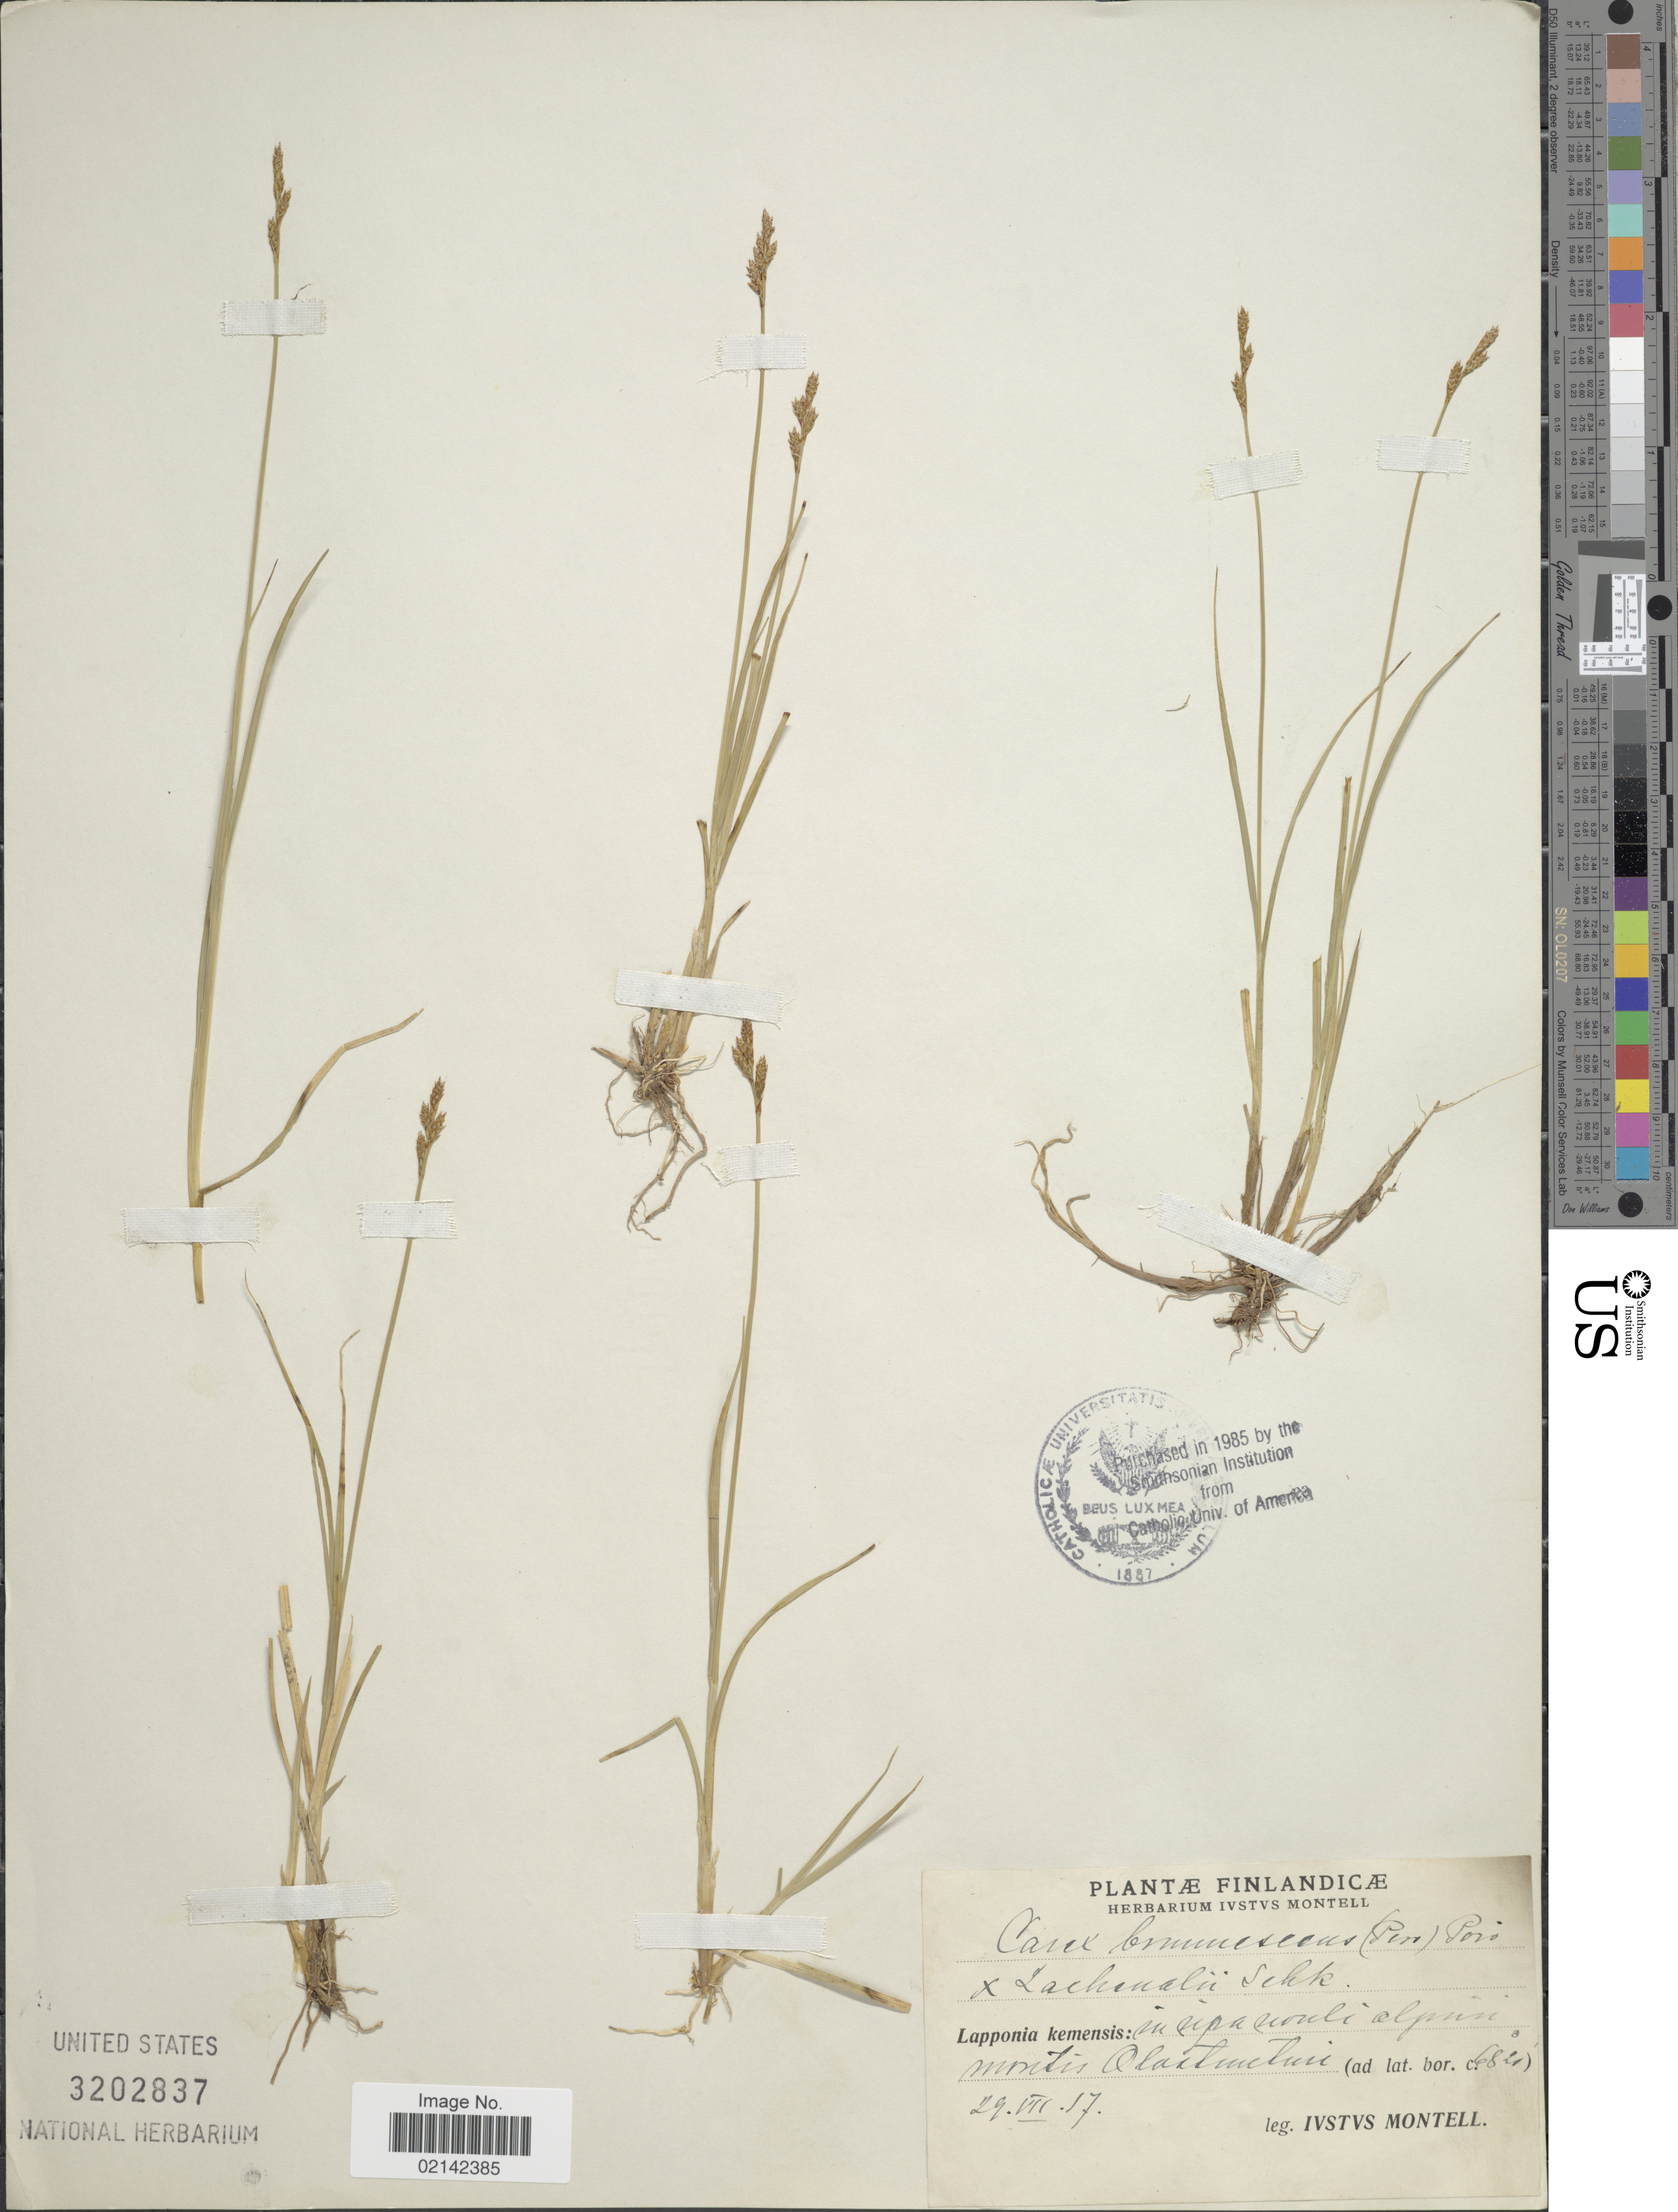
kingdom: Plantae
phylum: Tracheophyta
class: Liliopsida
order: Poales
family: Cyperaceae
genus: Carex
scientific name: Carex brunnescens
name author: (Pers.) Poir.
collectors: I. Montell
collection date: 1917-07-29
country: Finland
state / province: Lappi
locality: Lapponia kemensis: montis Olostunturi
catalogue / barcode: US 3202837